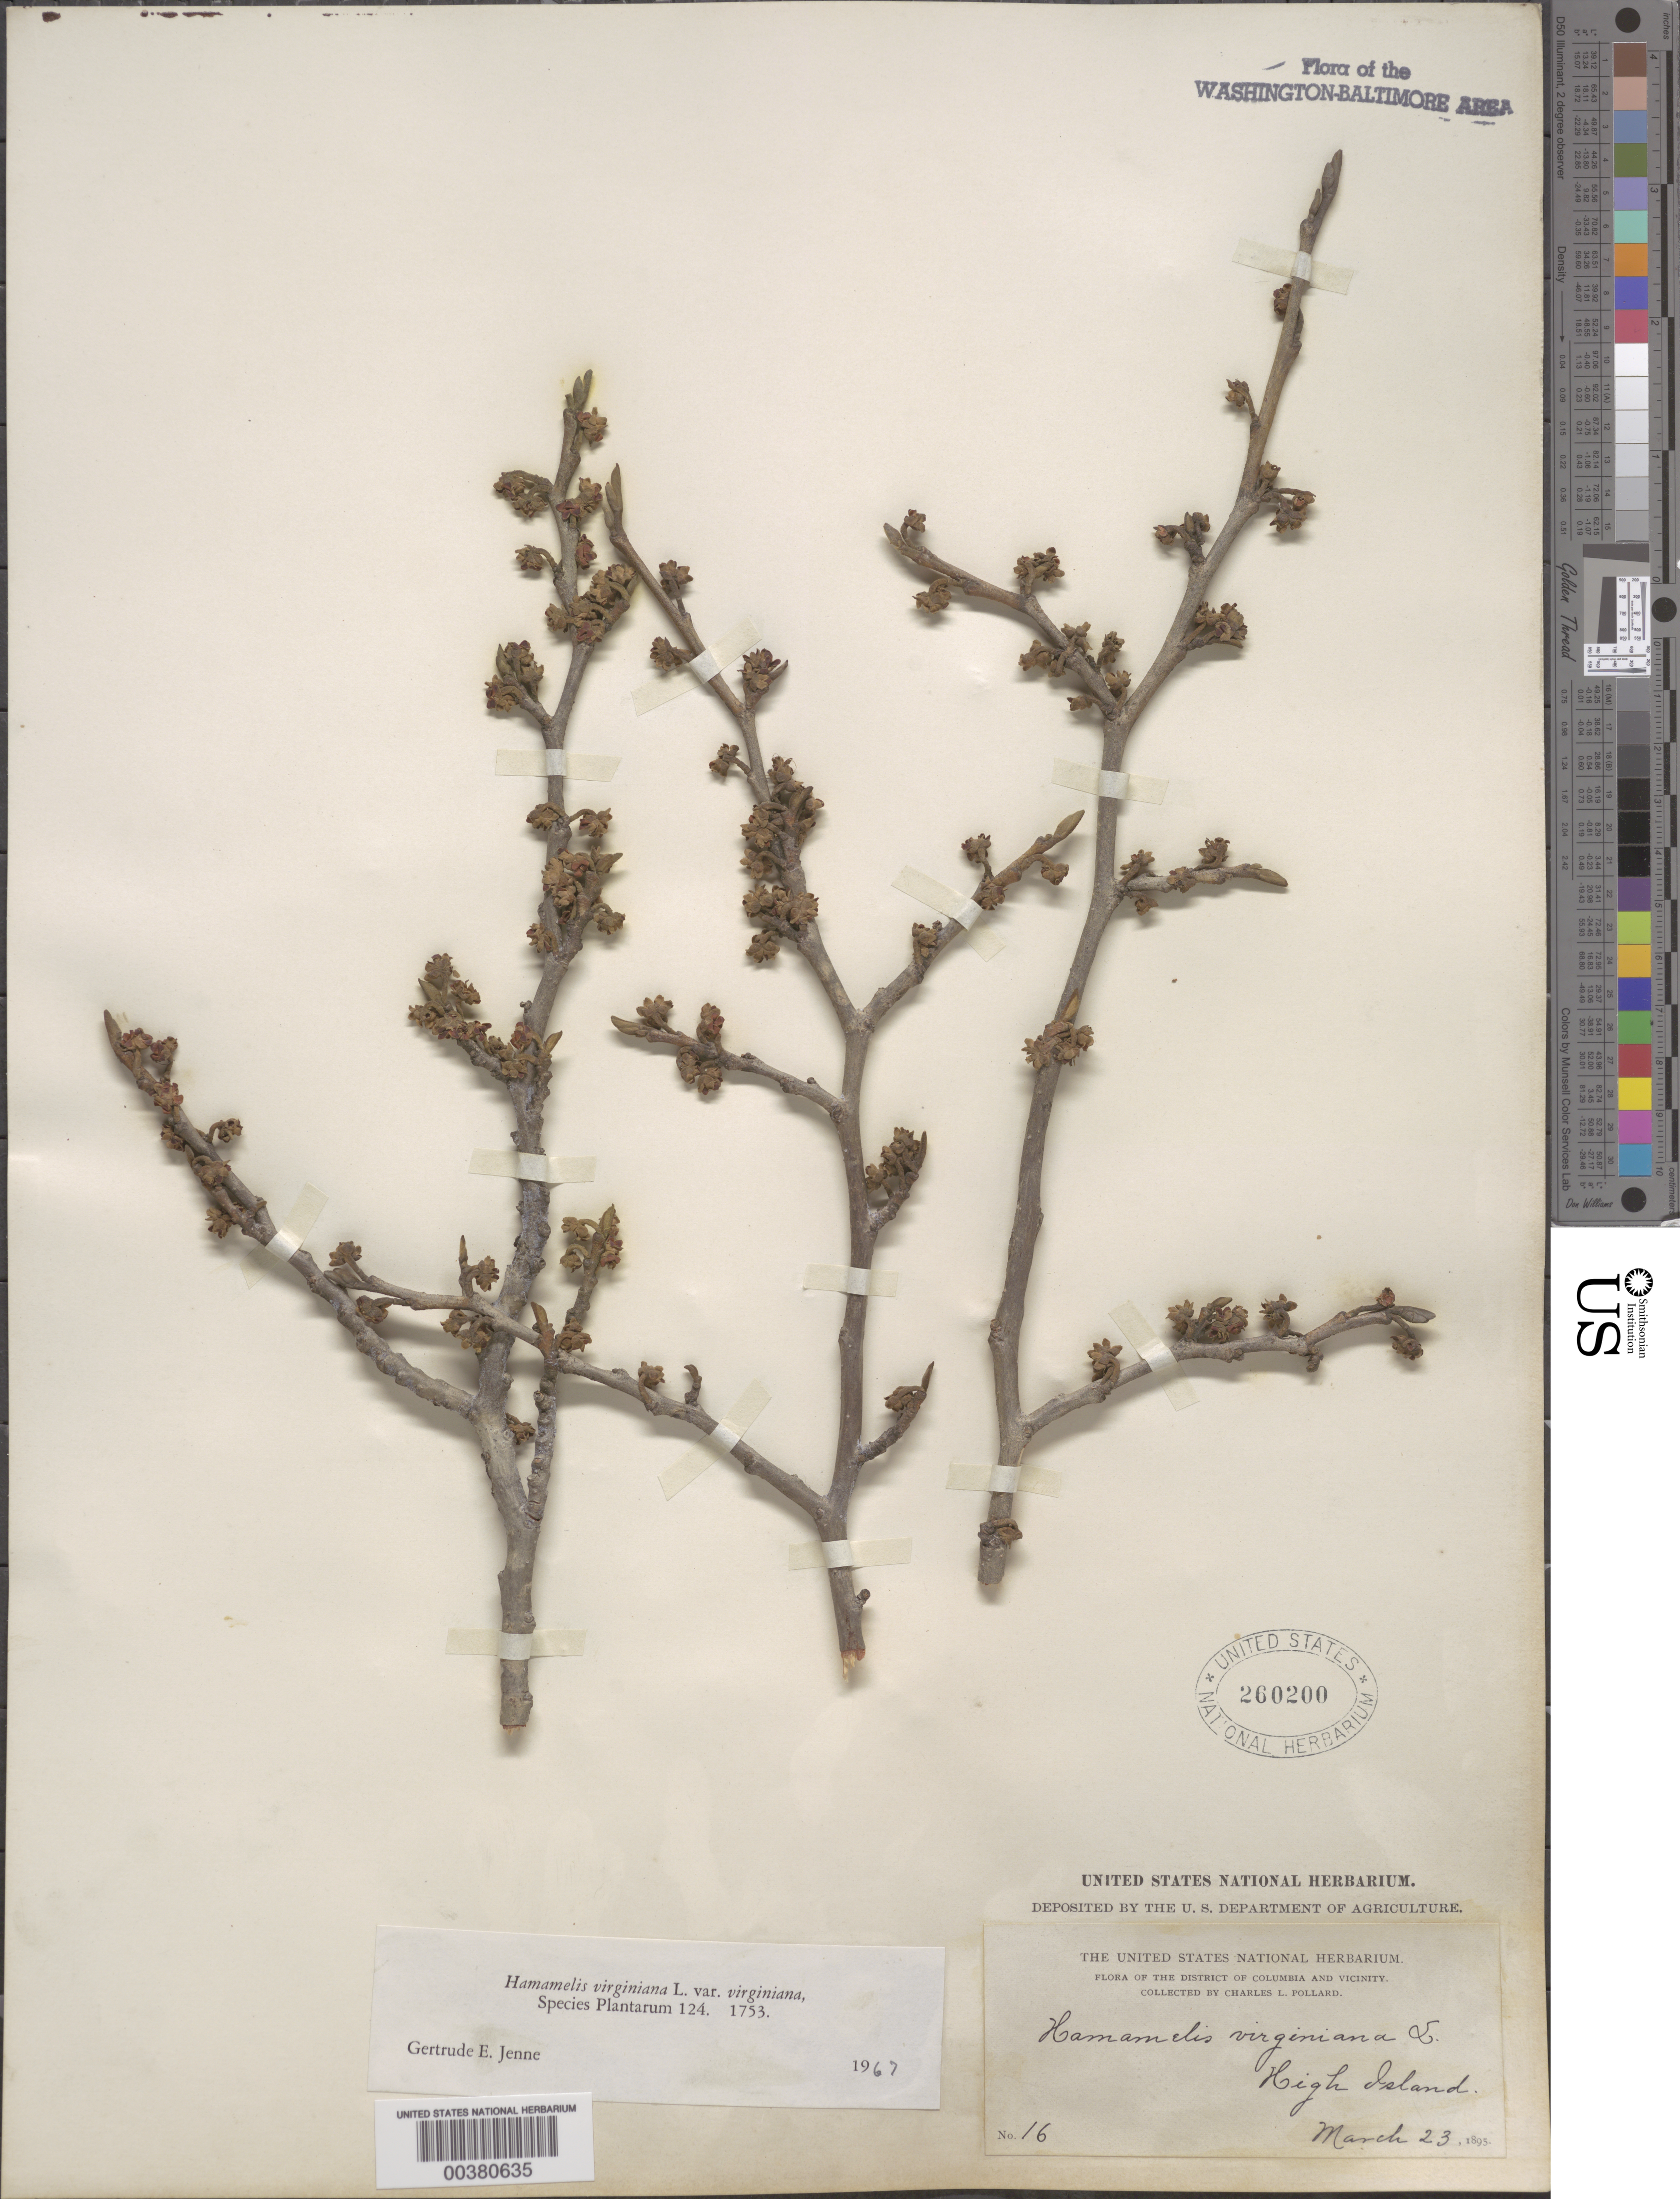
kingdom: Plantae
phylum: Tracheophyta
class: Magnoliopsida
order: Saxifragales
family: Hamamelidaceae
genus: Hamamelis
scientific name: Hamamelis virginiana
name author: L.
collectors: C. L. Pollard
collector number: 16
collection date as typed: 23 Mar 1895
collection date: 1895-03-23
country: United States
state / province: Maryland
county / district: Montgomery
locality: High Island C. & O. Canal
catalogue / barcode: US 260200